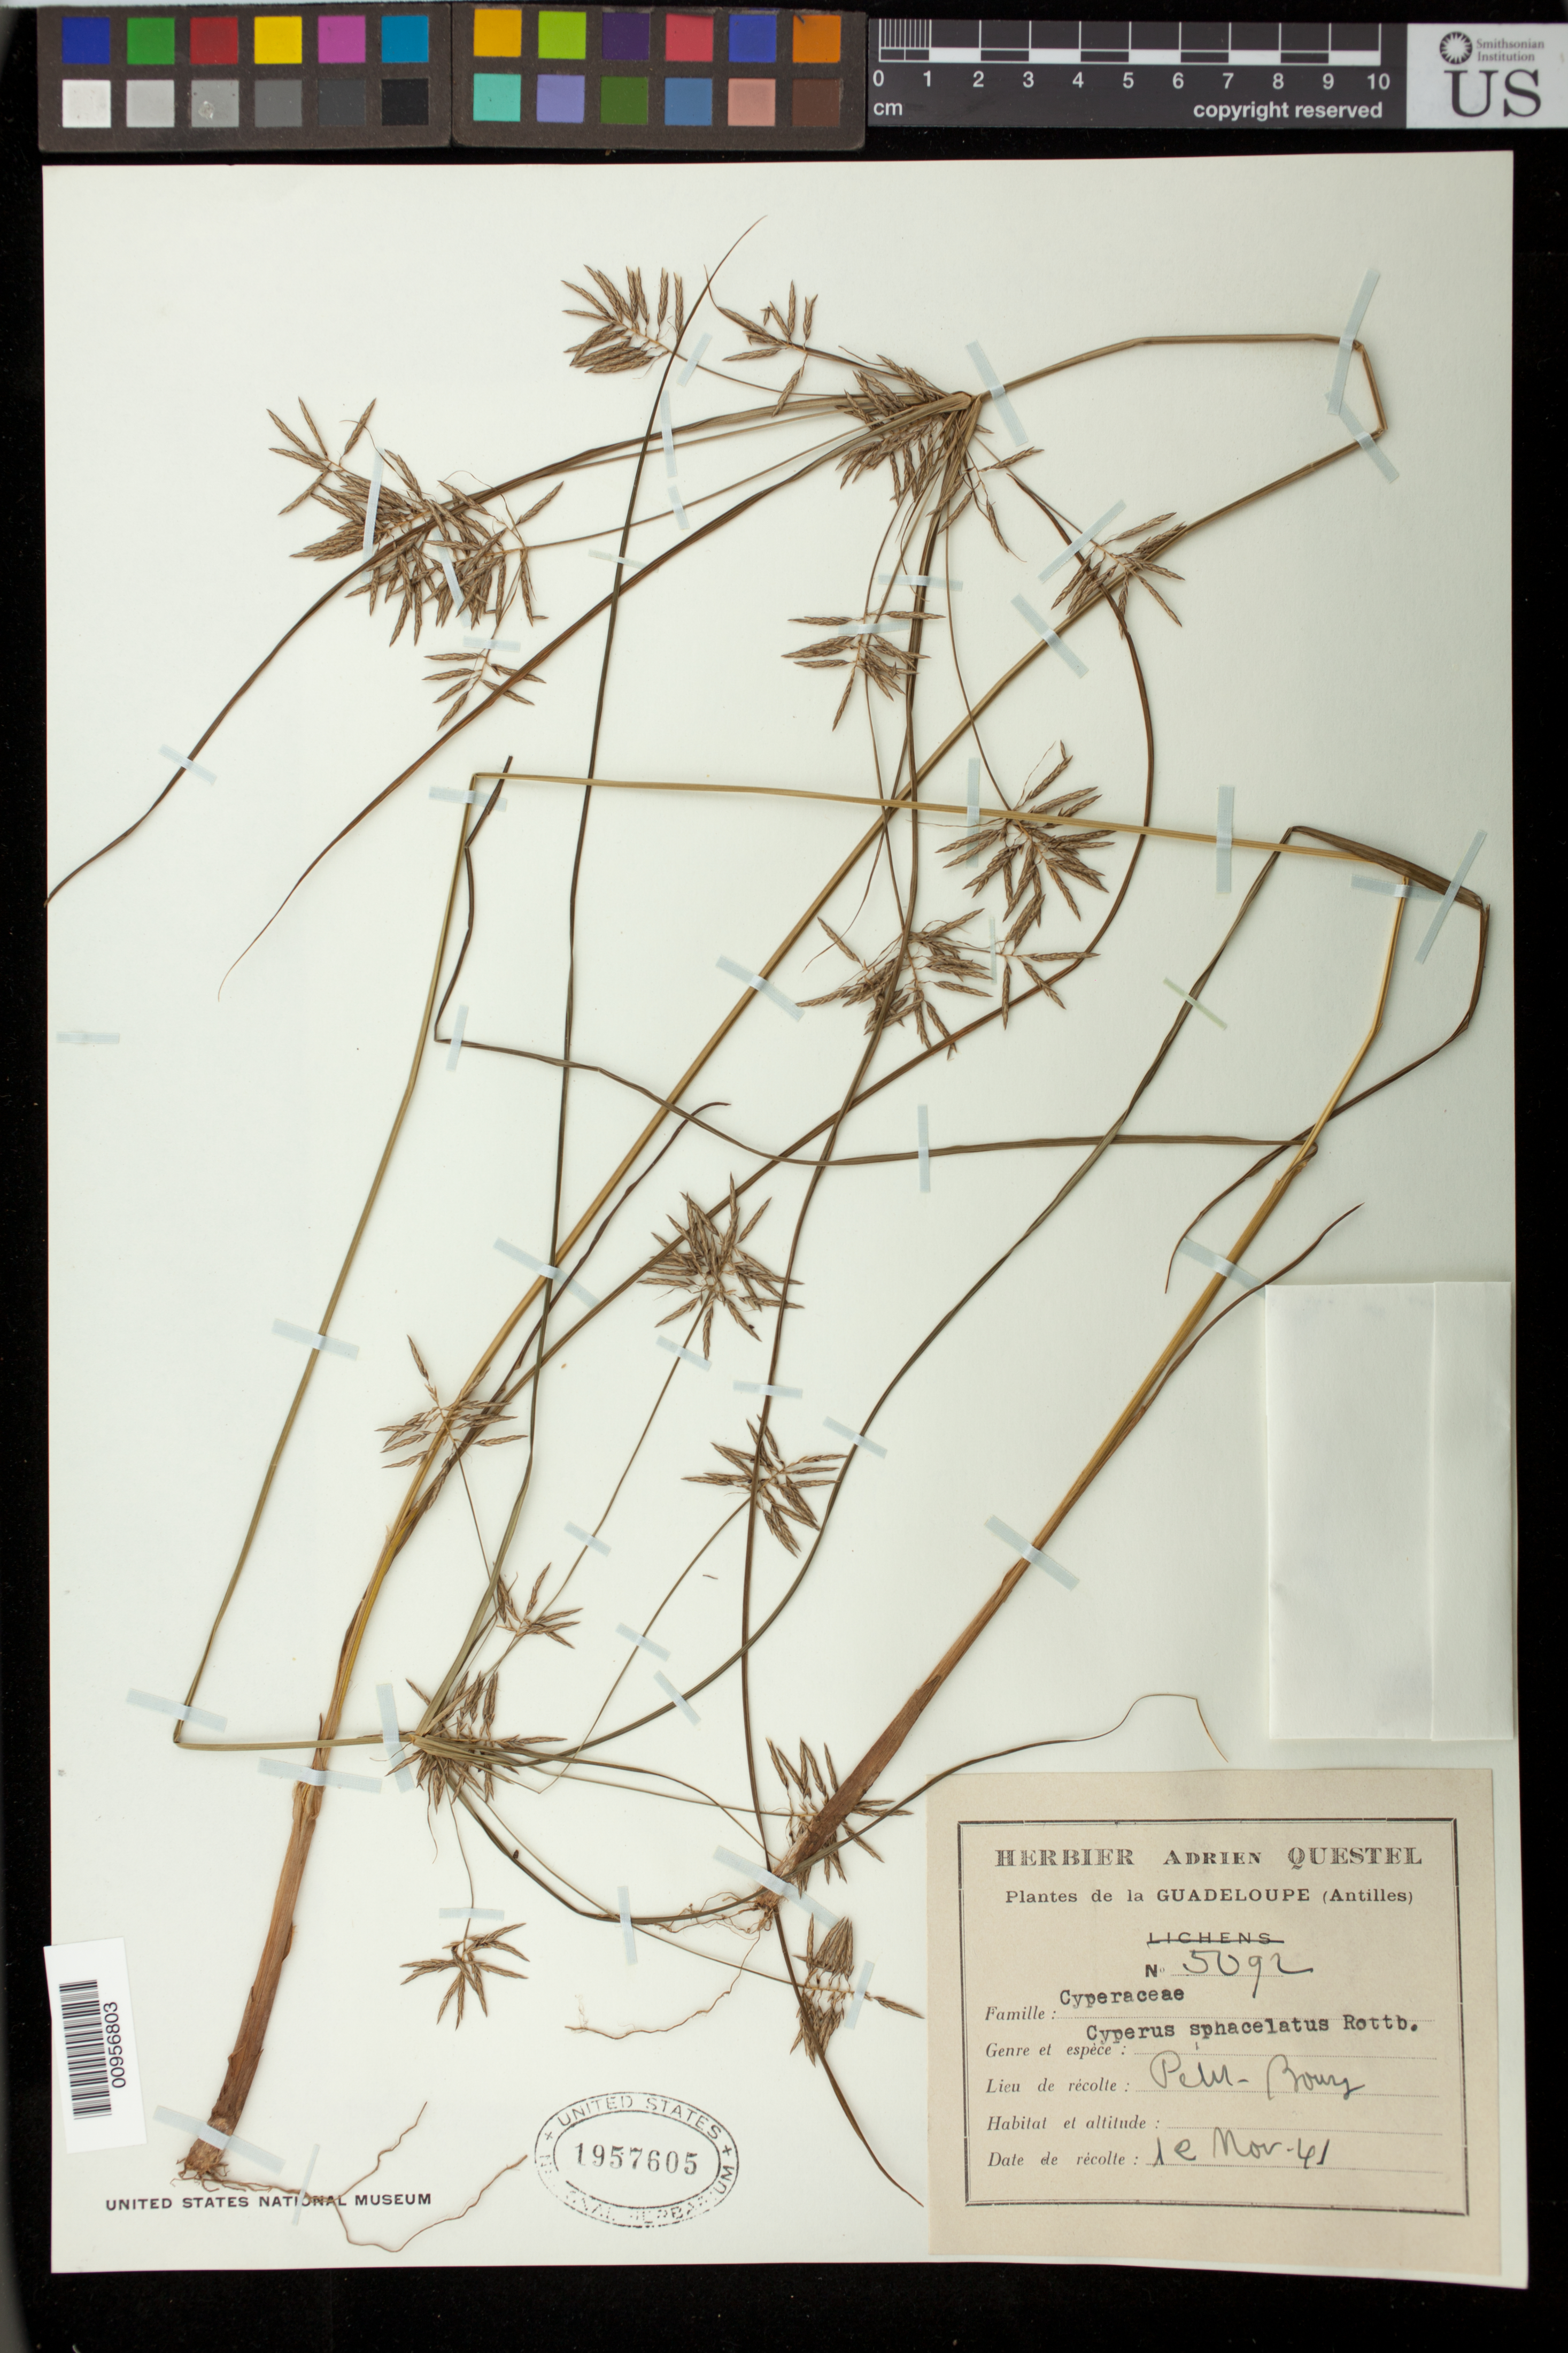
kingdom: Plantae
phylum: Tracheophyta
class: Liliopsida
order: Poales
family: Cyperaceae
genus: Cyperus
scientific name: Cyperus sphacelatus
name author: Rottb.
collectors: A. Questel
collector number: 5092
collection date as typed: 10 Nov 1941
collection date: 1941-11-10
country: Guadeloupe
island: Basse Terre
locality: Petit Bourg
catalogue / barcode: US 1957605